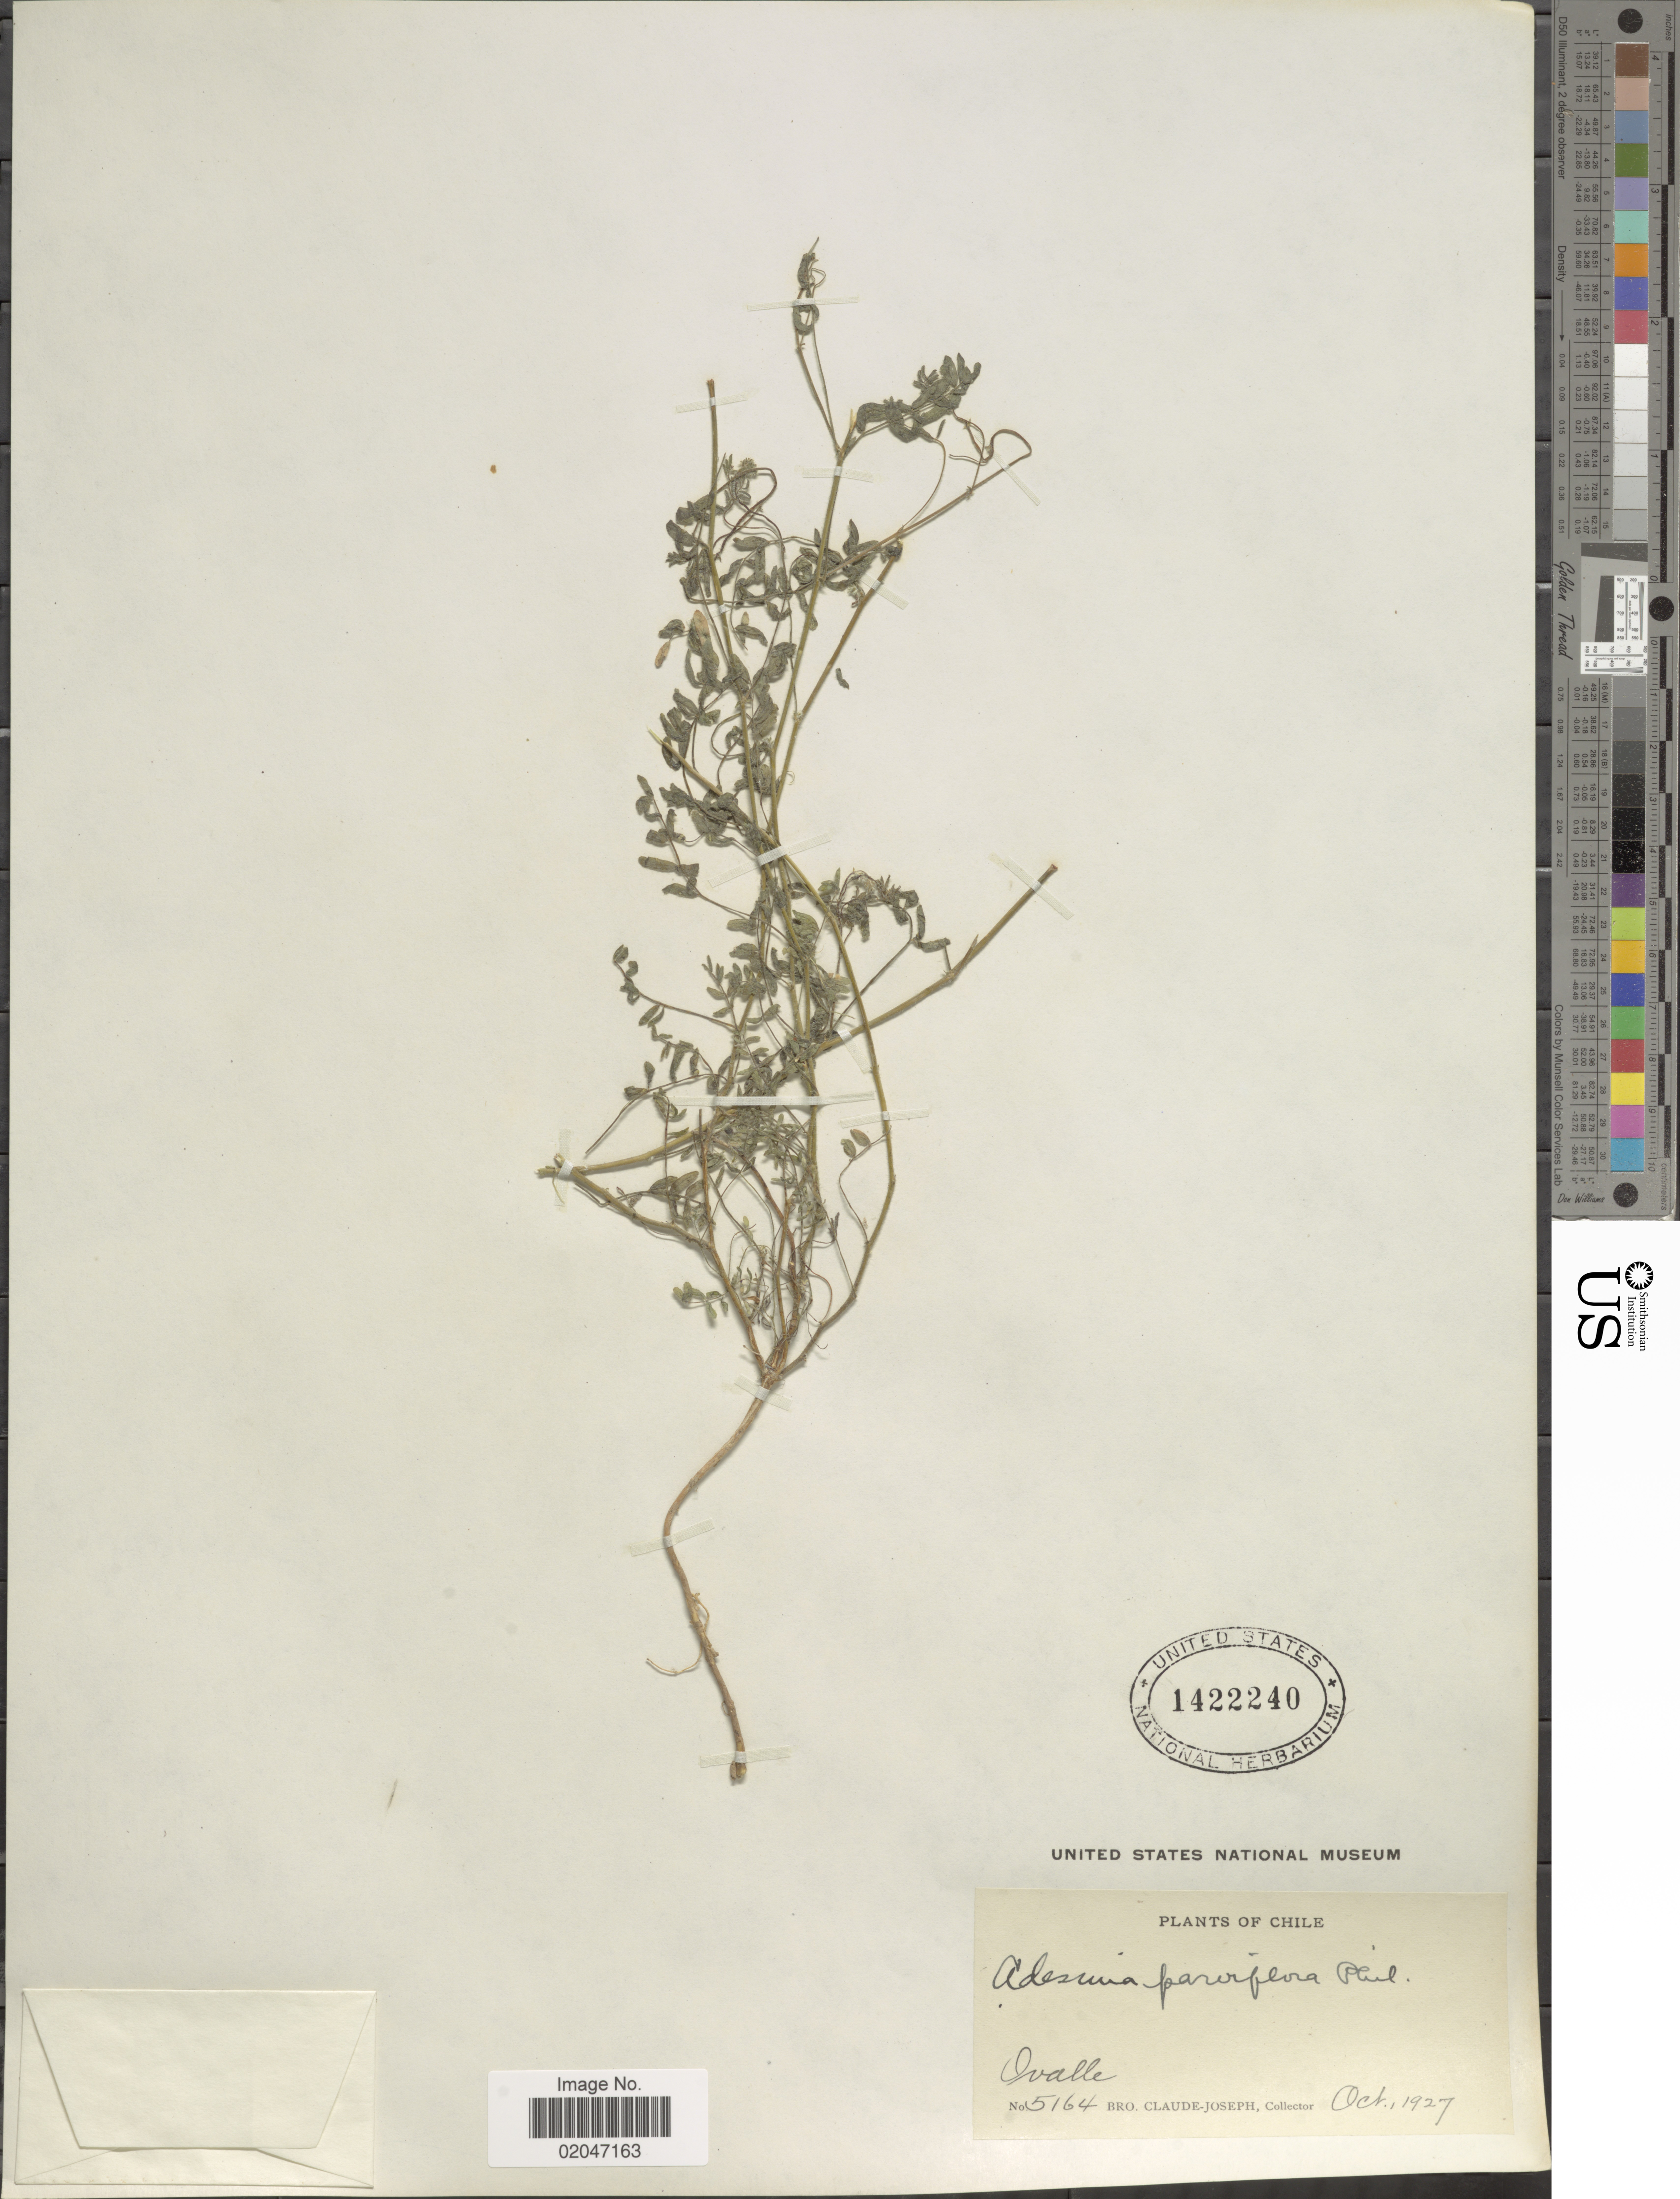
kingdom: Plantae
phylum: Tracheophyta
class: Magnoliopsida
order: Fabales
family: Fabaceae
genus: Adesmia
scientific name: Adesmia parviflora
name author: Clos in Gay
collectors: Bro. Claude-Joseph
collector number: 5164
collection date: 1927-10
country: Chile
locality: Ovalle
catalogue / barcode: US 1422240